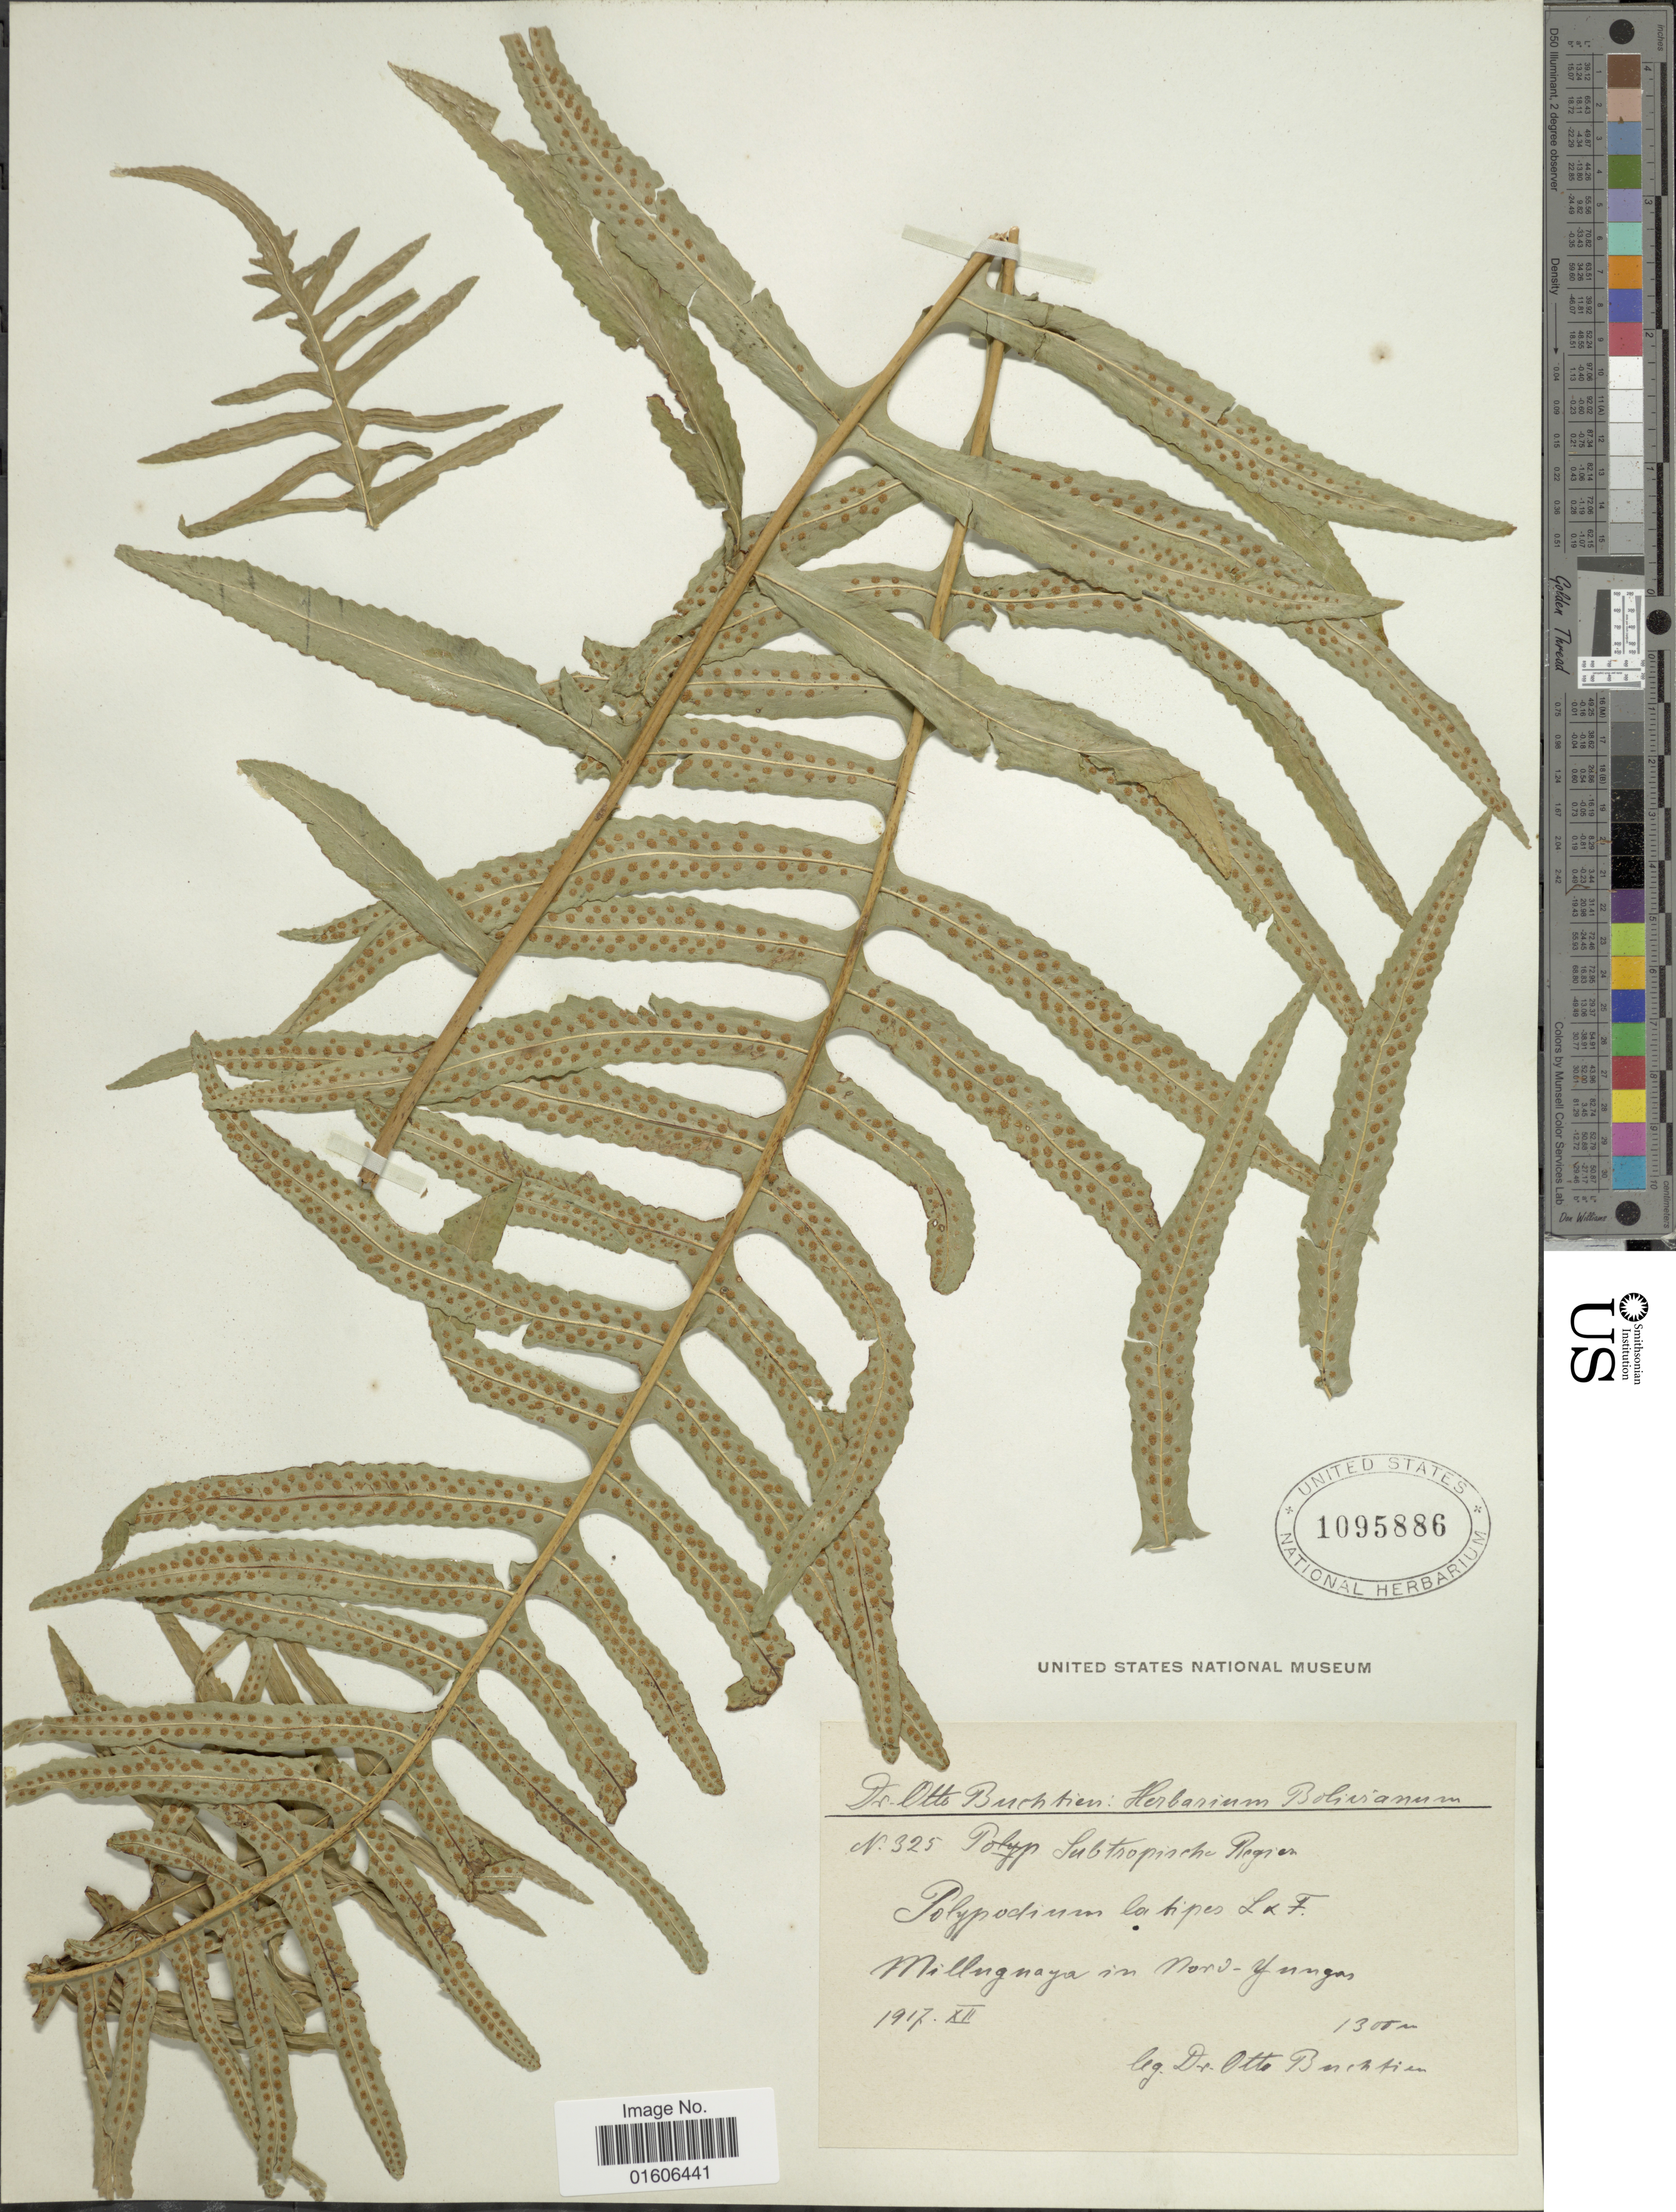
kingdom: Plantae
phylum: Tracheophyta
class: Polypodiopsida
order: Polypodiales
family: Polypodiaceae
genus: Serpocaulon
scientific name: Serpocaulon latipes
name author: (Langsd. & Fischer) A.R. Sm.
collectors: O. Buchtien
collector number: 325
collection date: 1917-12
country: Bolivia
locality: Milluguaya in Nord-Yungas.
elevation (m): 1300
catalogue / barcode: US 1095886